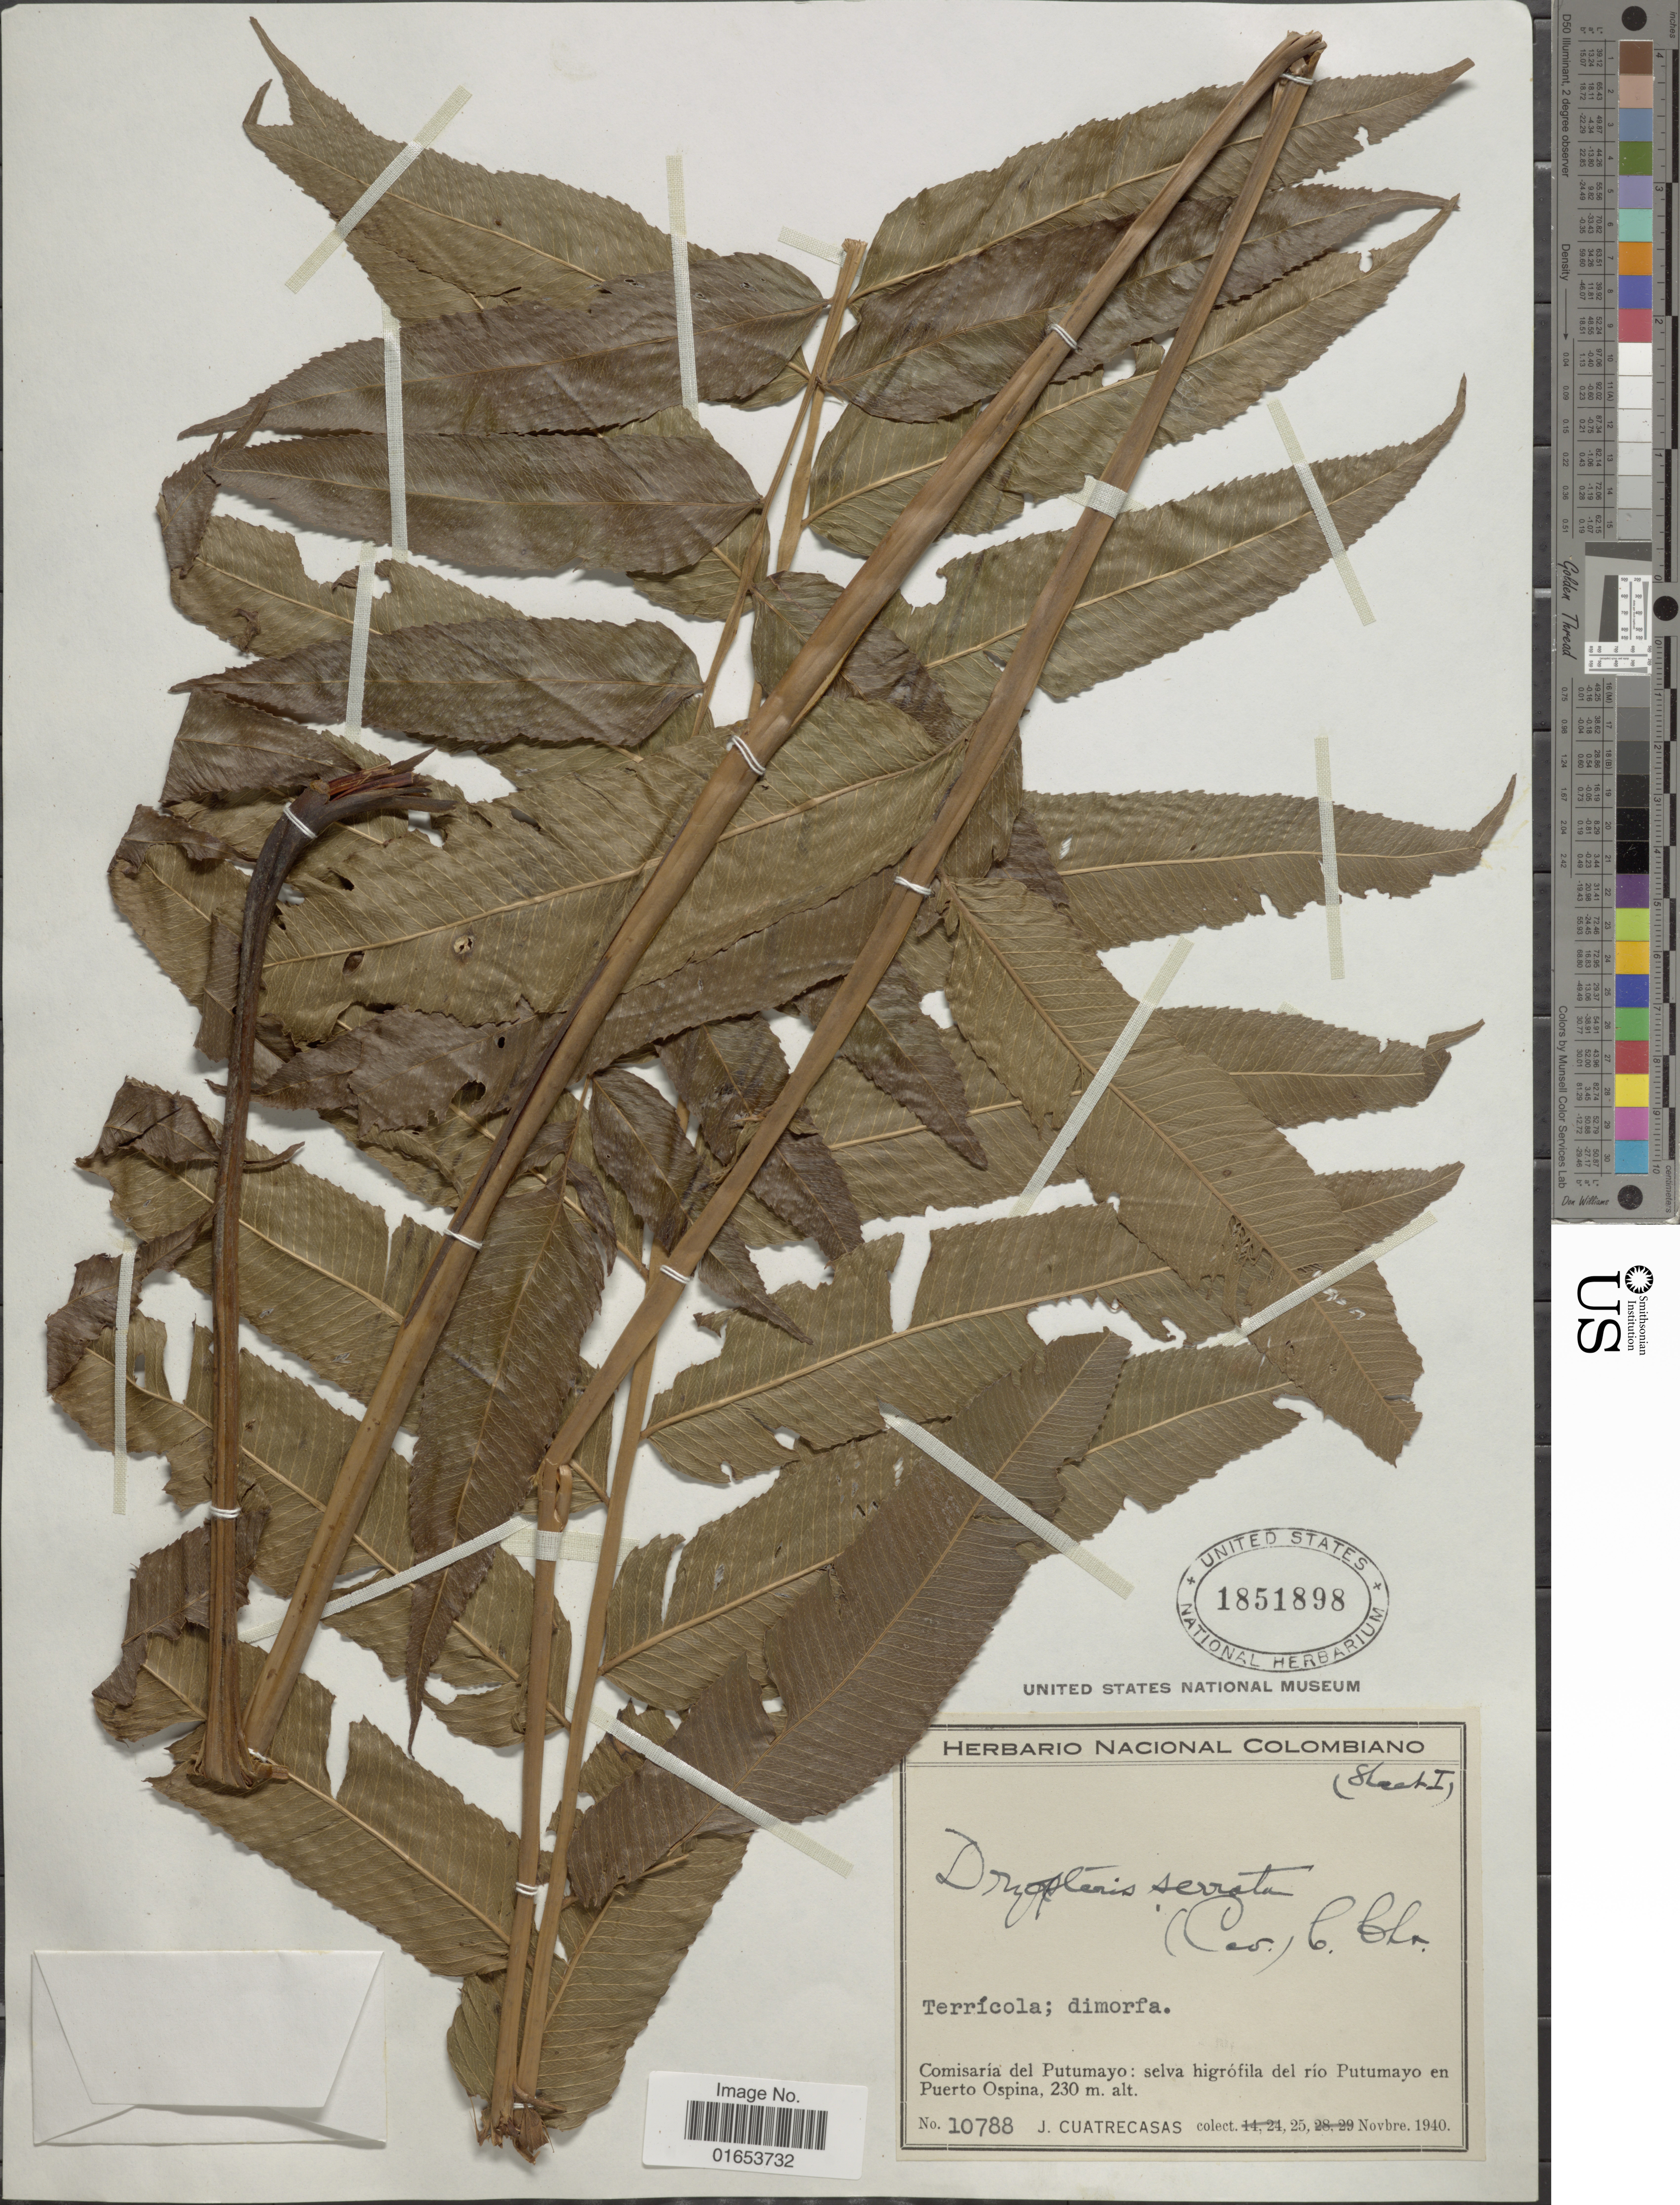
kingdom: Plantae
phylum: Tracheophyta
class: Polypodiopsida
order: Polypodiales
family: Thelypteridaceae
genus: Meniscium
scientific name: Meniscium serratum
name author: Cav.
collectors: J. Cuatrecasas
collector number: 10788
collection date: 1940-11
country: Colombia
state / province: Putumayo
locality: Río Putumayo en Puerto Ospina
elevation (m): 230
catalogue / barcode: US 1851898